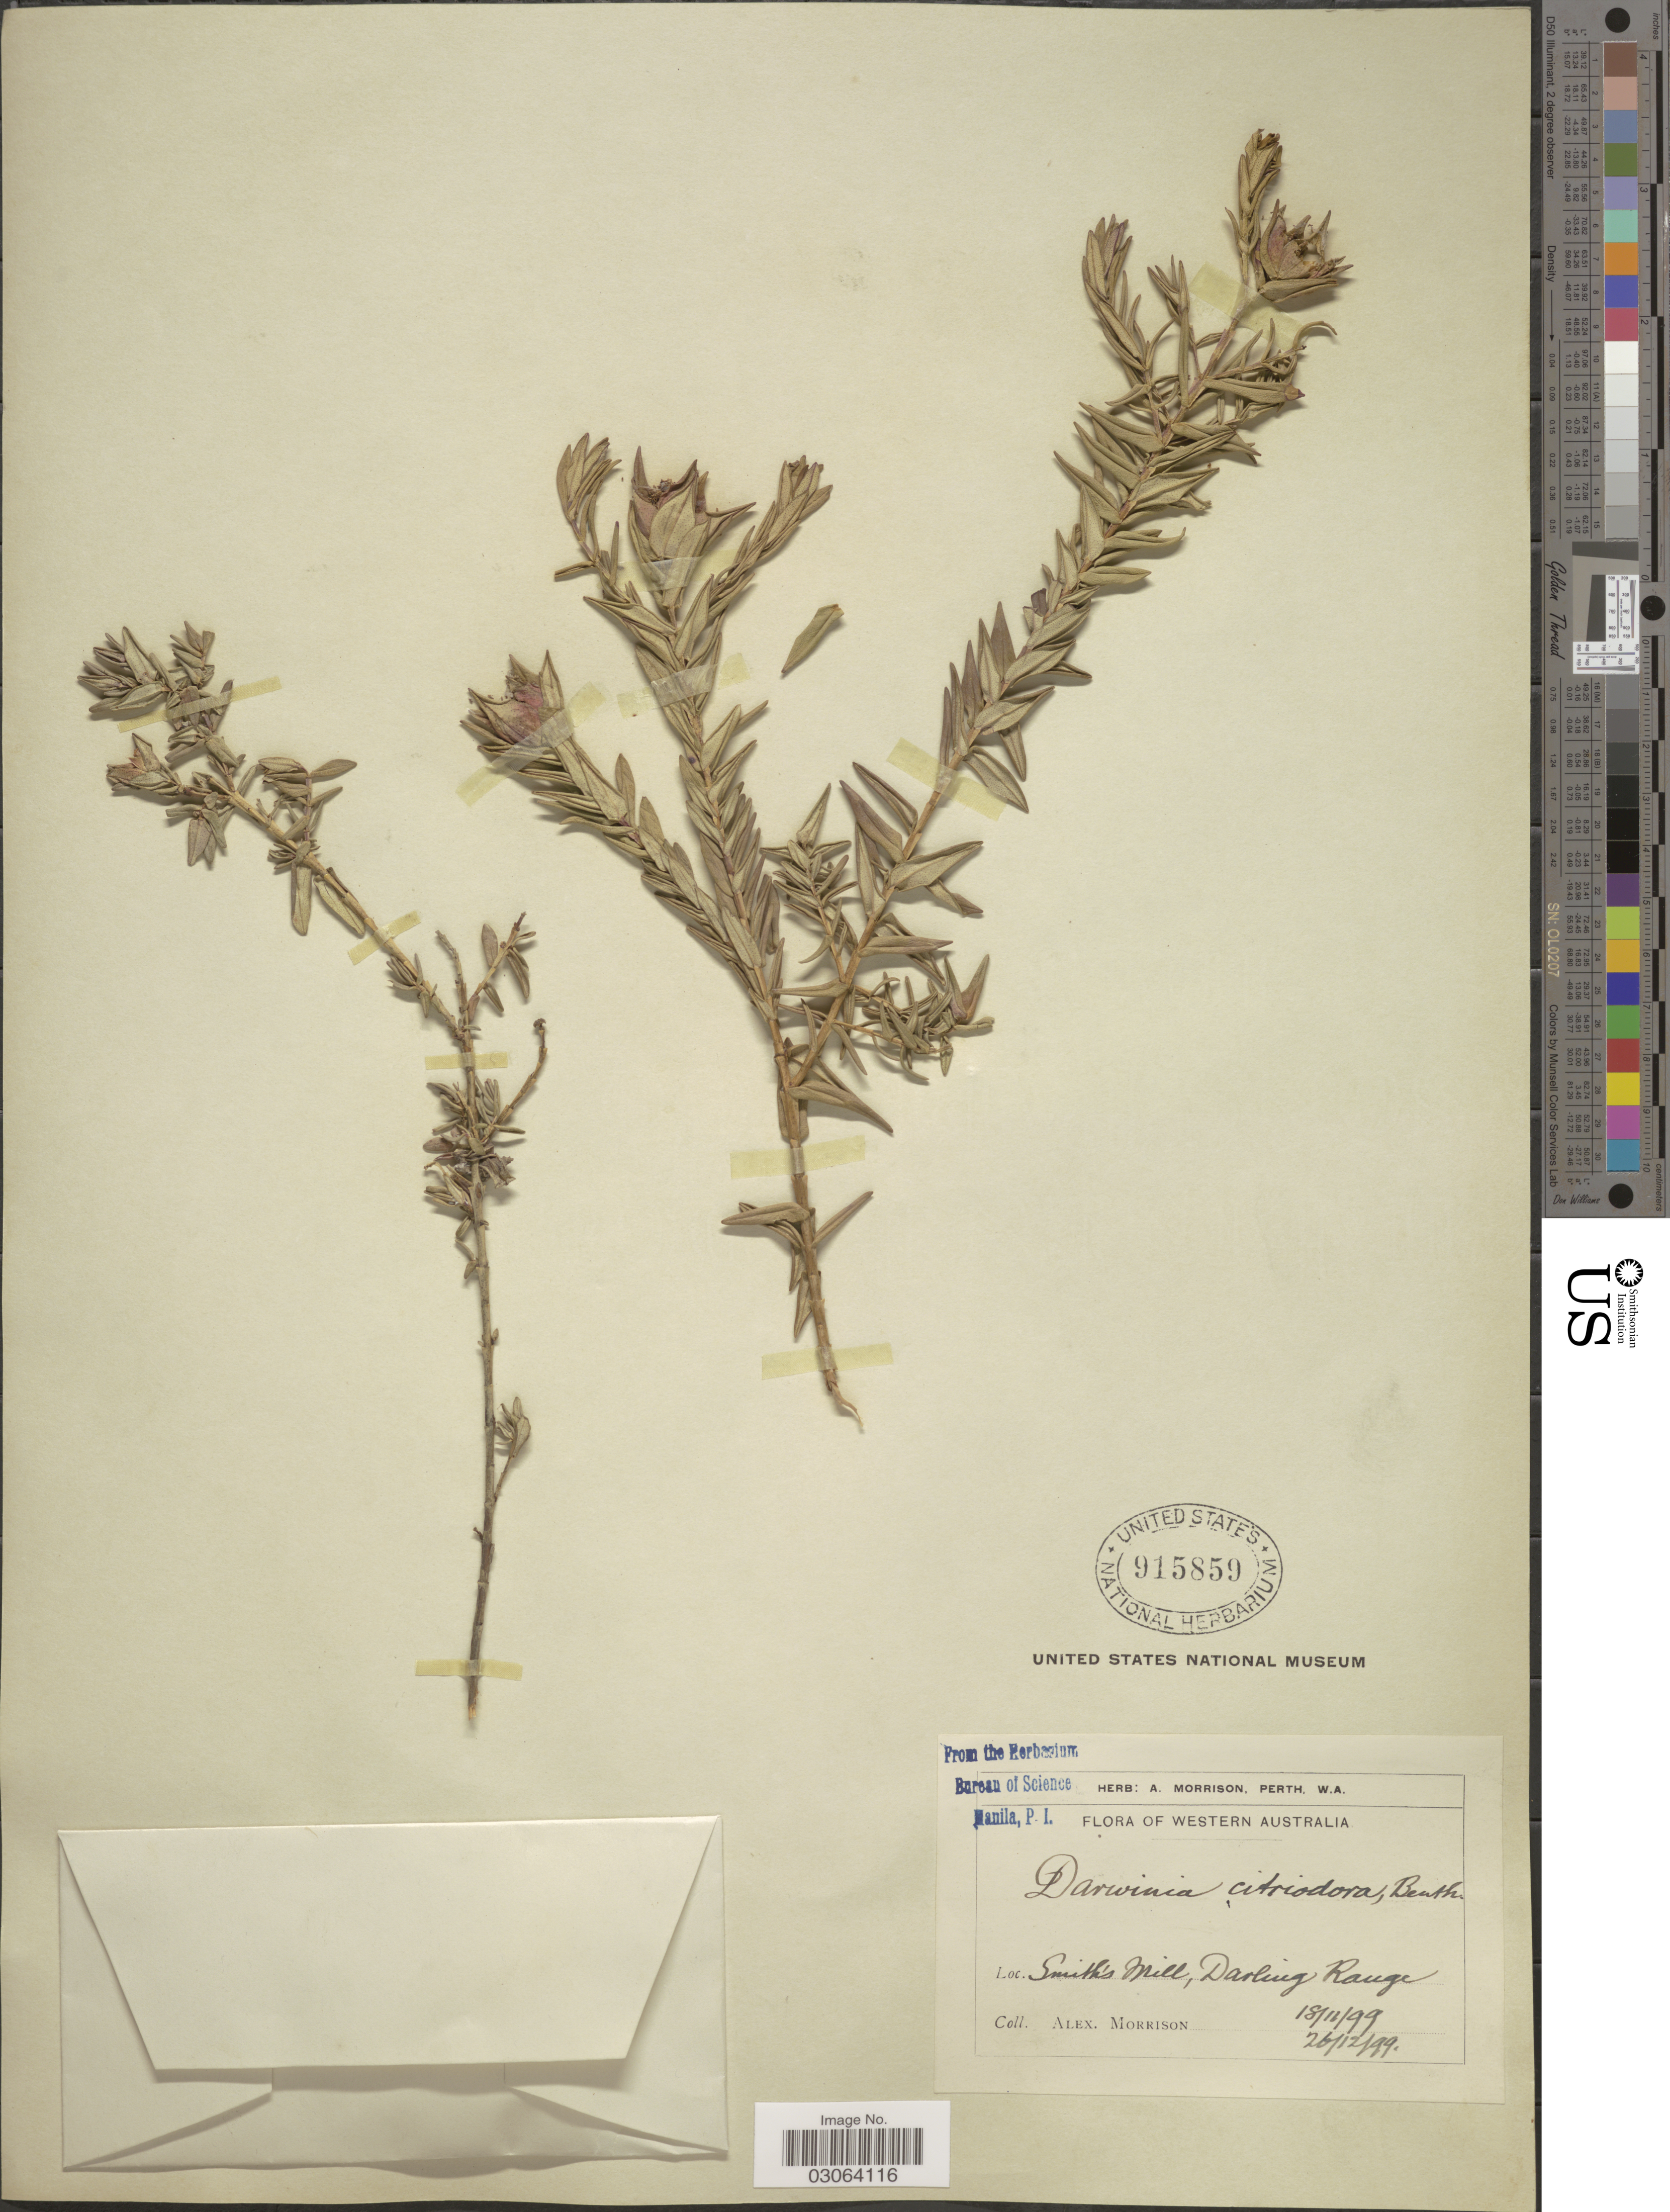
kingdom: Plantae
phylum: Tracheophyta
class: Magnoliopsida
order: Myrtales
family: Myrtaceae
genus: Darwinia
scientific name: Darwinia citriodora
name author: Benth.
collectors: A. Morrison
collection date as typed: Transcribed d/m/y: 18/11/99 to 26/12/99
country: Australia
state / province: Western Australia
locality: Smith's Mill, Darling Range.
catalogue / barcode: US 915859